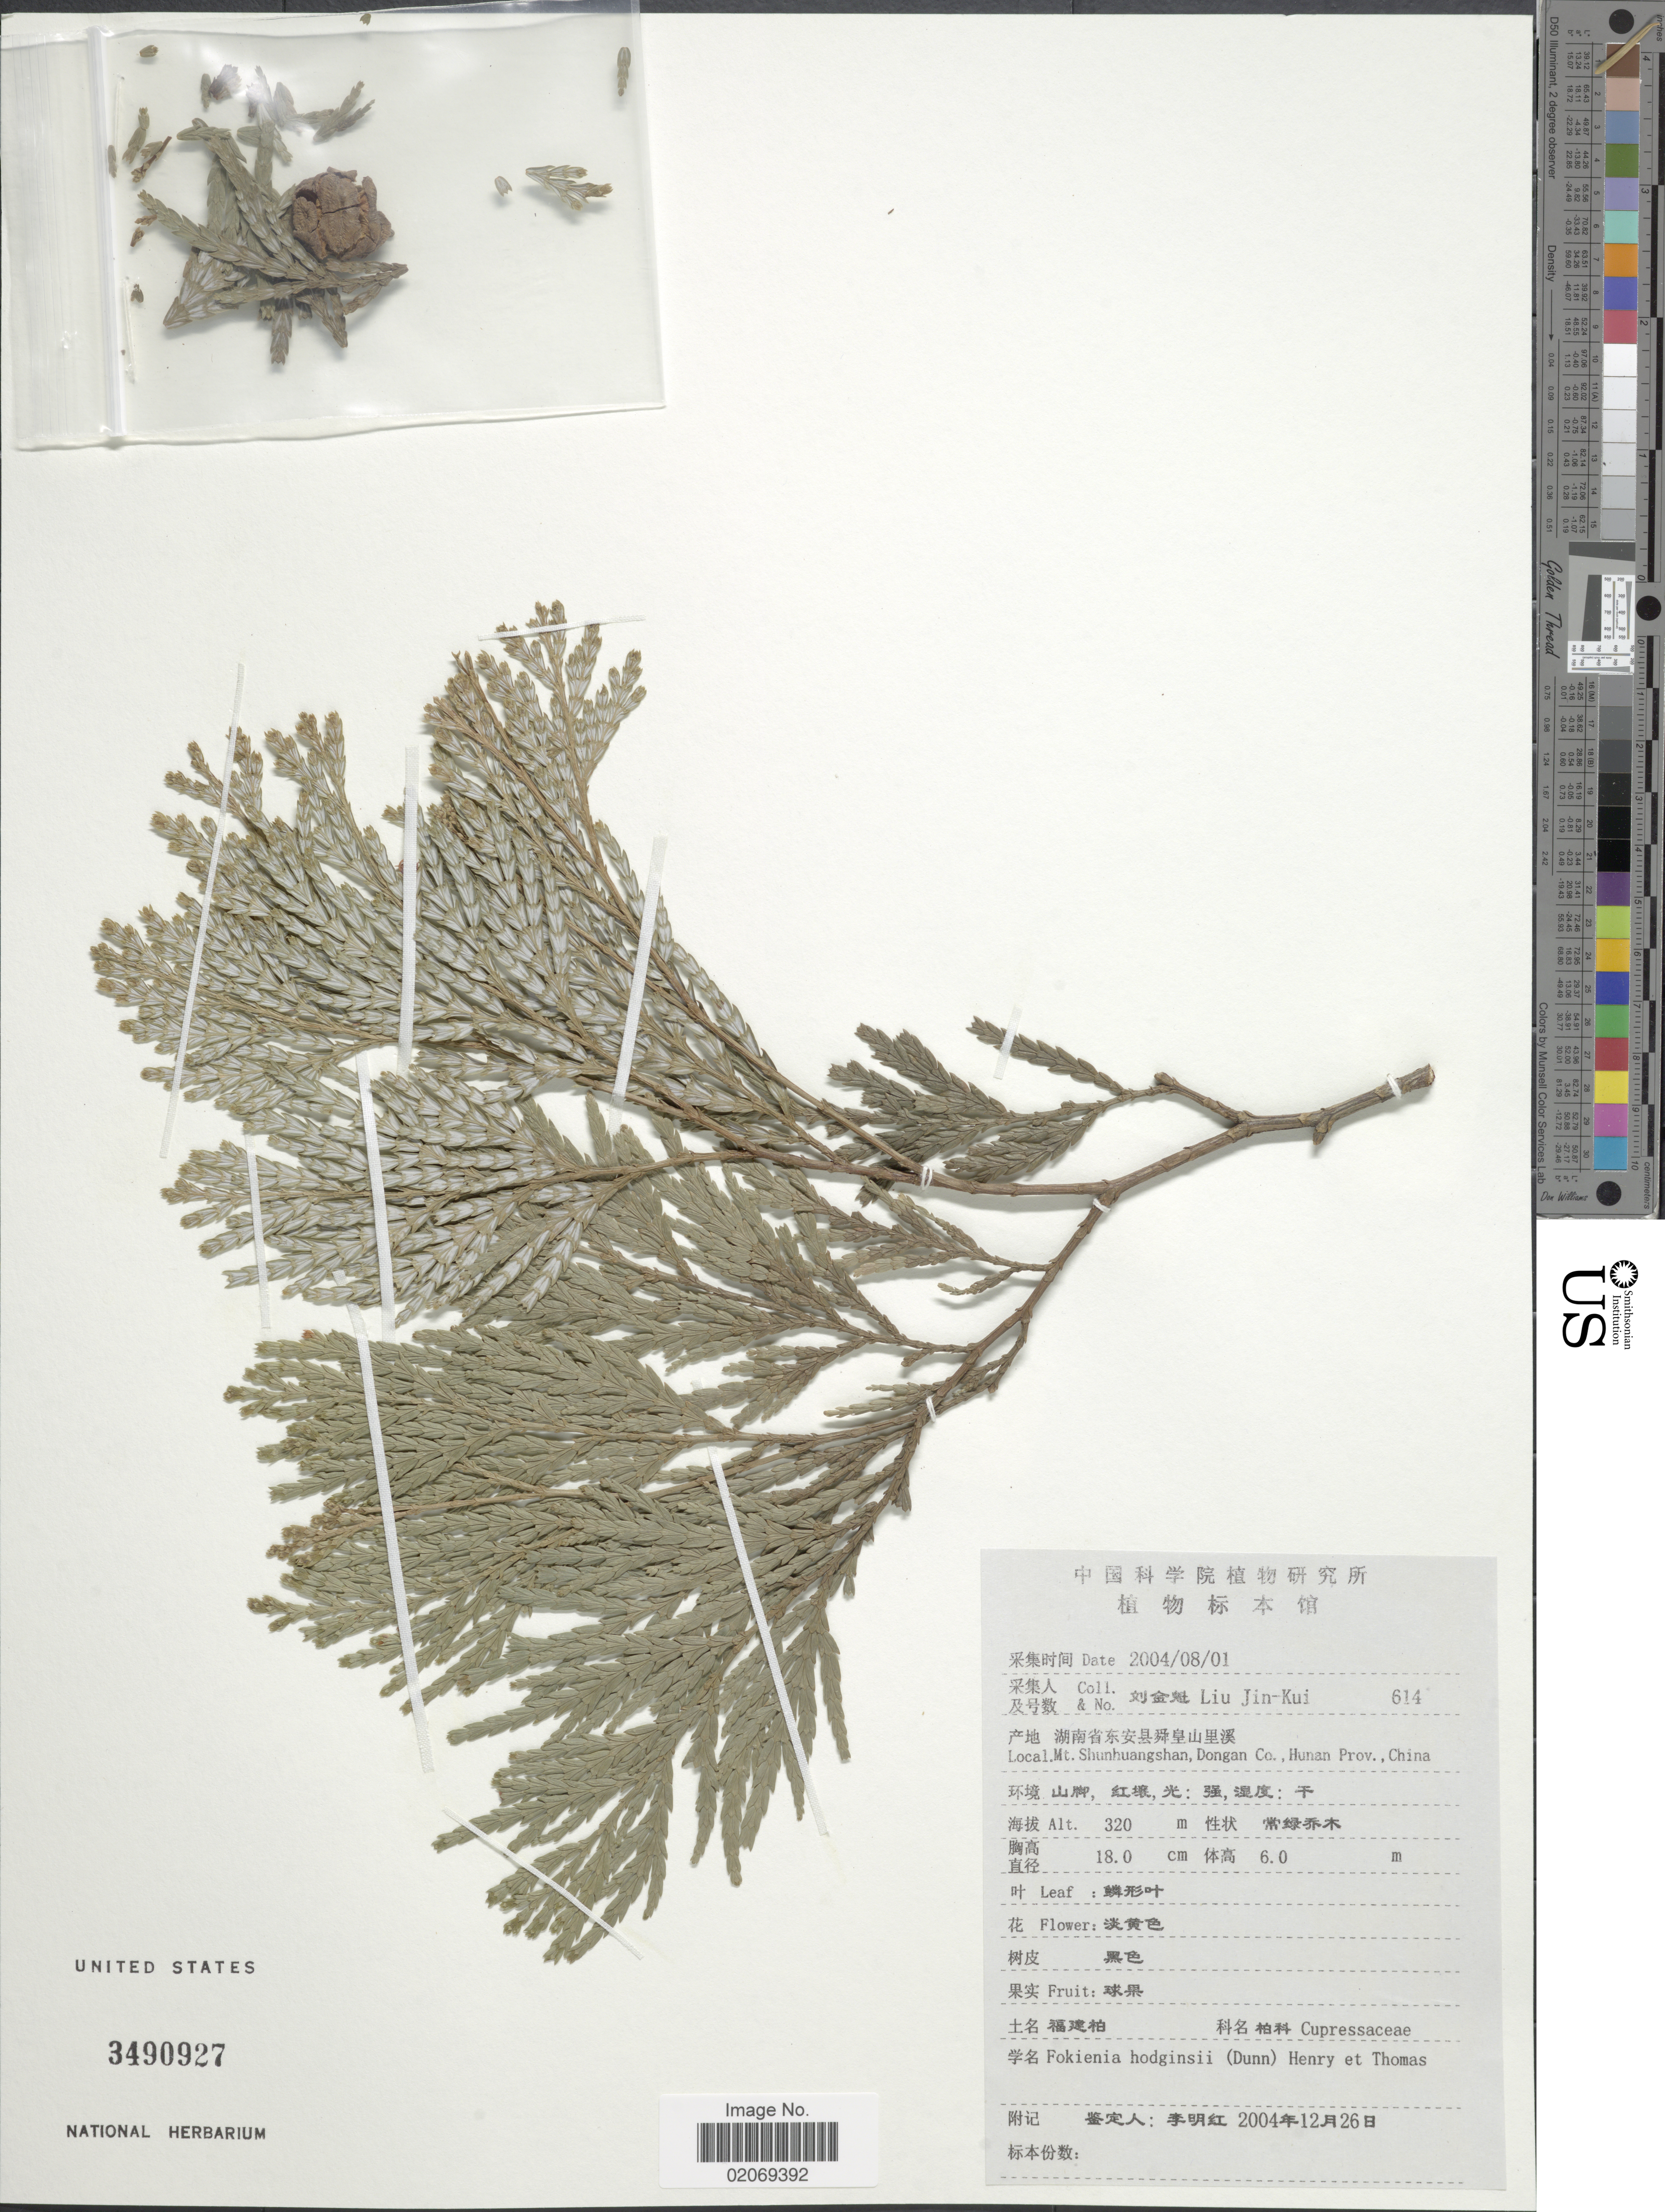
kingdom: Plantae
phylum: Tracheophyta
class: Pinopsida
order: Pinales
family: Cupressaceae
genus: Fokienia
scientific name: Fokienia hodginsii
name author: A. Henry & Thomas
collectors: Liu Jin-Kui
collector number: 614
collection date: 2004-08-01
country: China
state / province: Hunan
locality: Mt Shunhuangshan, Dongan Co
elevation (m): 320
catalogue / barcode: US 3490927